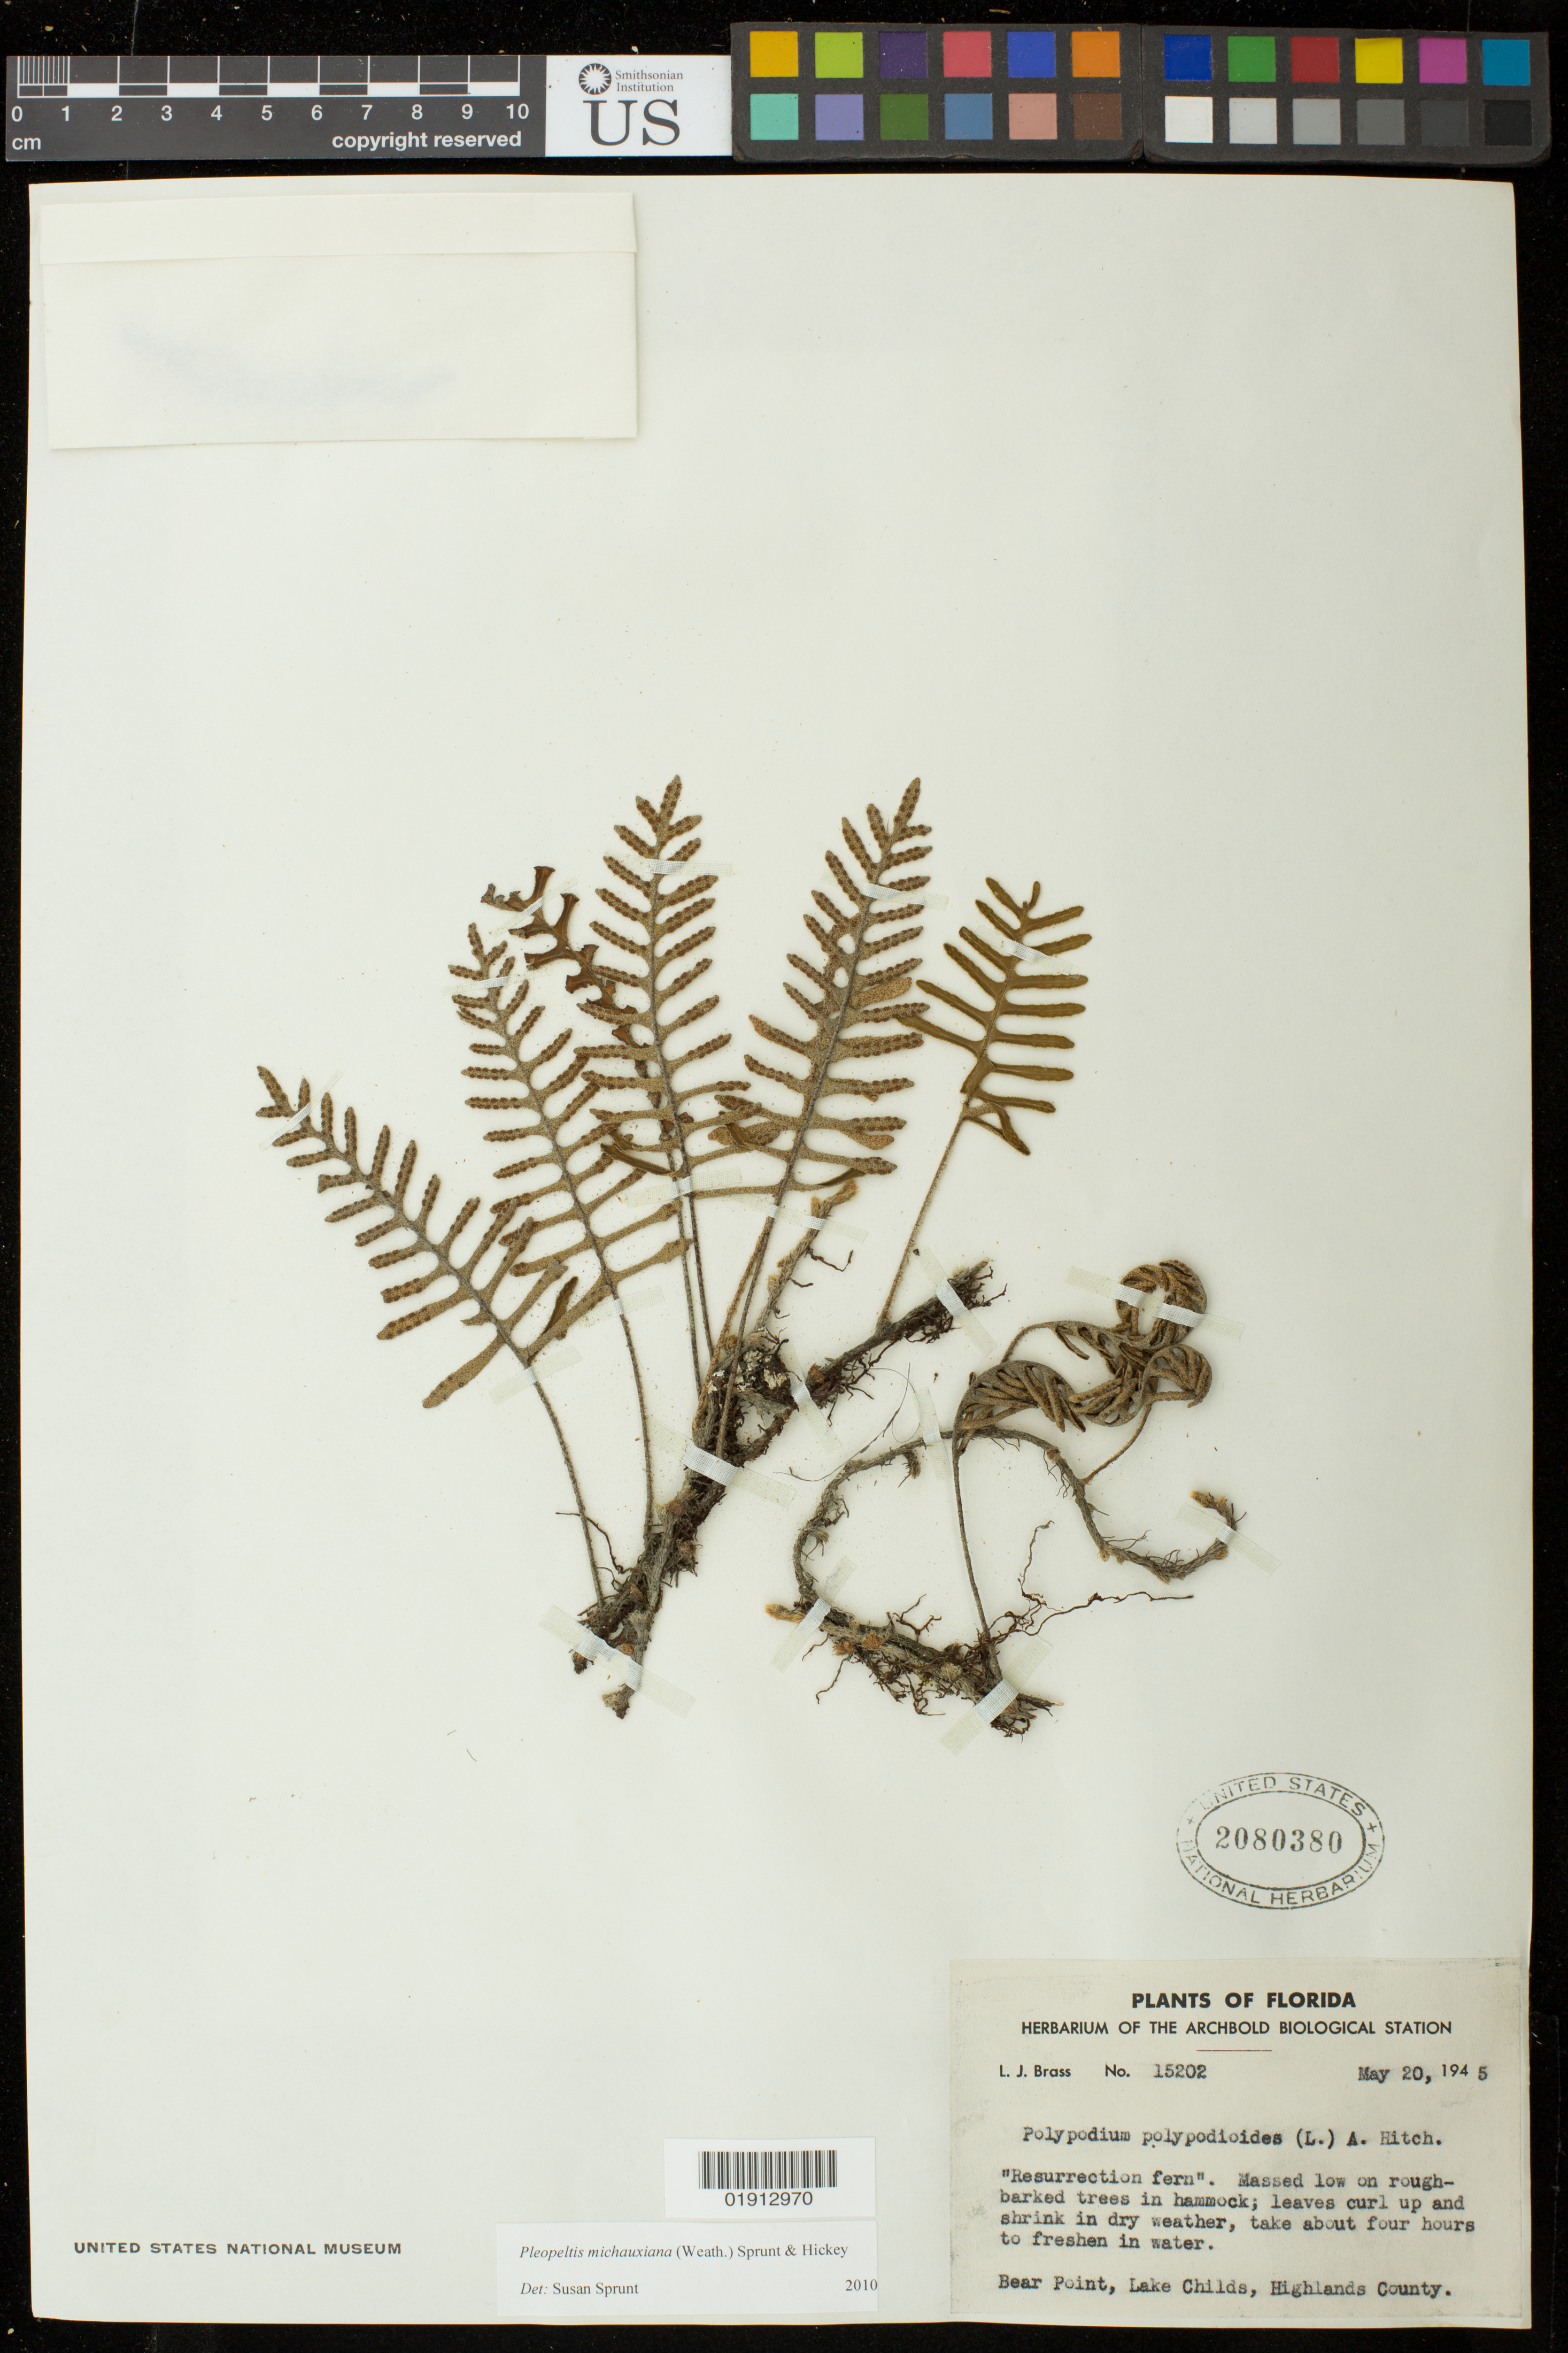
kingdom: Plantae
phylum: Tracheophyta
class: Polypodiopsida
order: Polypodiales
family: Polypodiaceae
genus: Pleopeltis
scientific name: Pleopeltis michauxiana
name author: (Weath.) Hickey & Sprunt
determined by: Sprunt, S. V.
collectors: L. J. Brass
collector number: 15202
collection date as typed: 20 May 1945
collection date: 1945-05-20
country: United States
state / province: Florida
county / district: Highlands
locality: Bear Point, Lake Childs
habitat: Massed low on rough-barked trees in hammock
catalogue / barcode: US 2080380